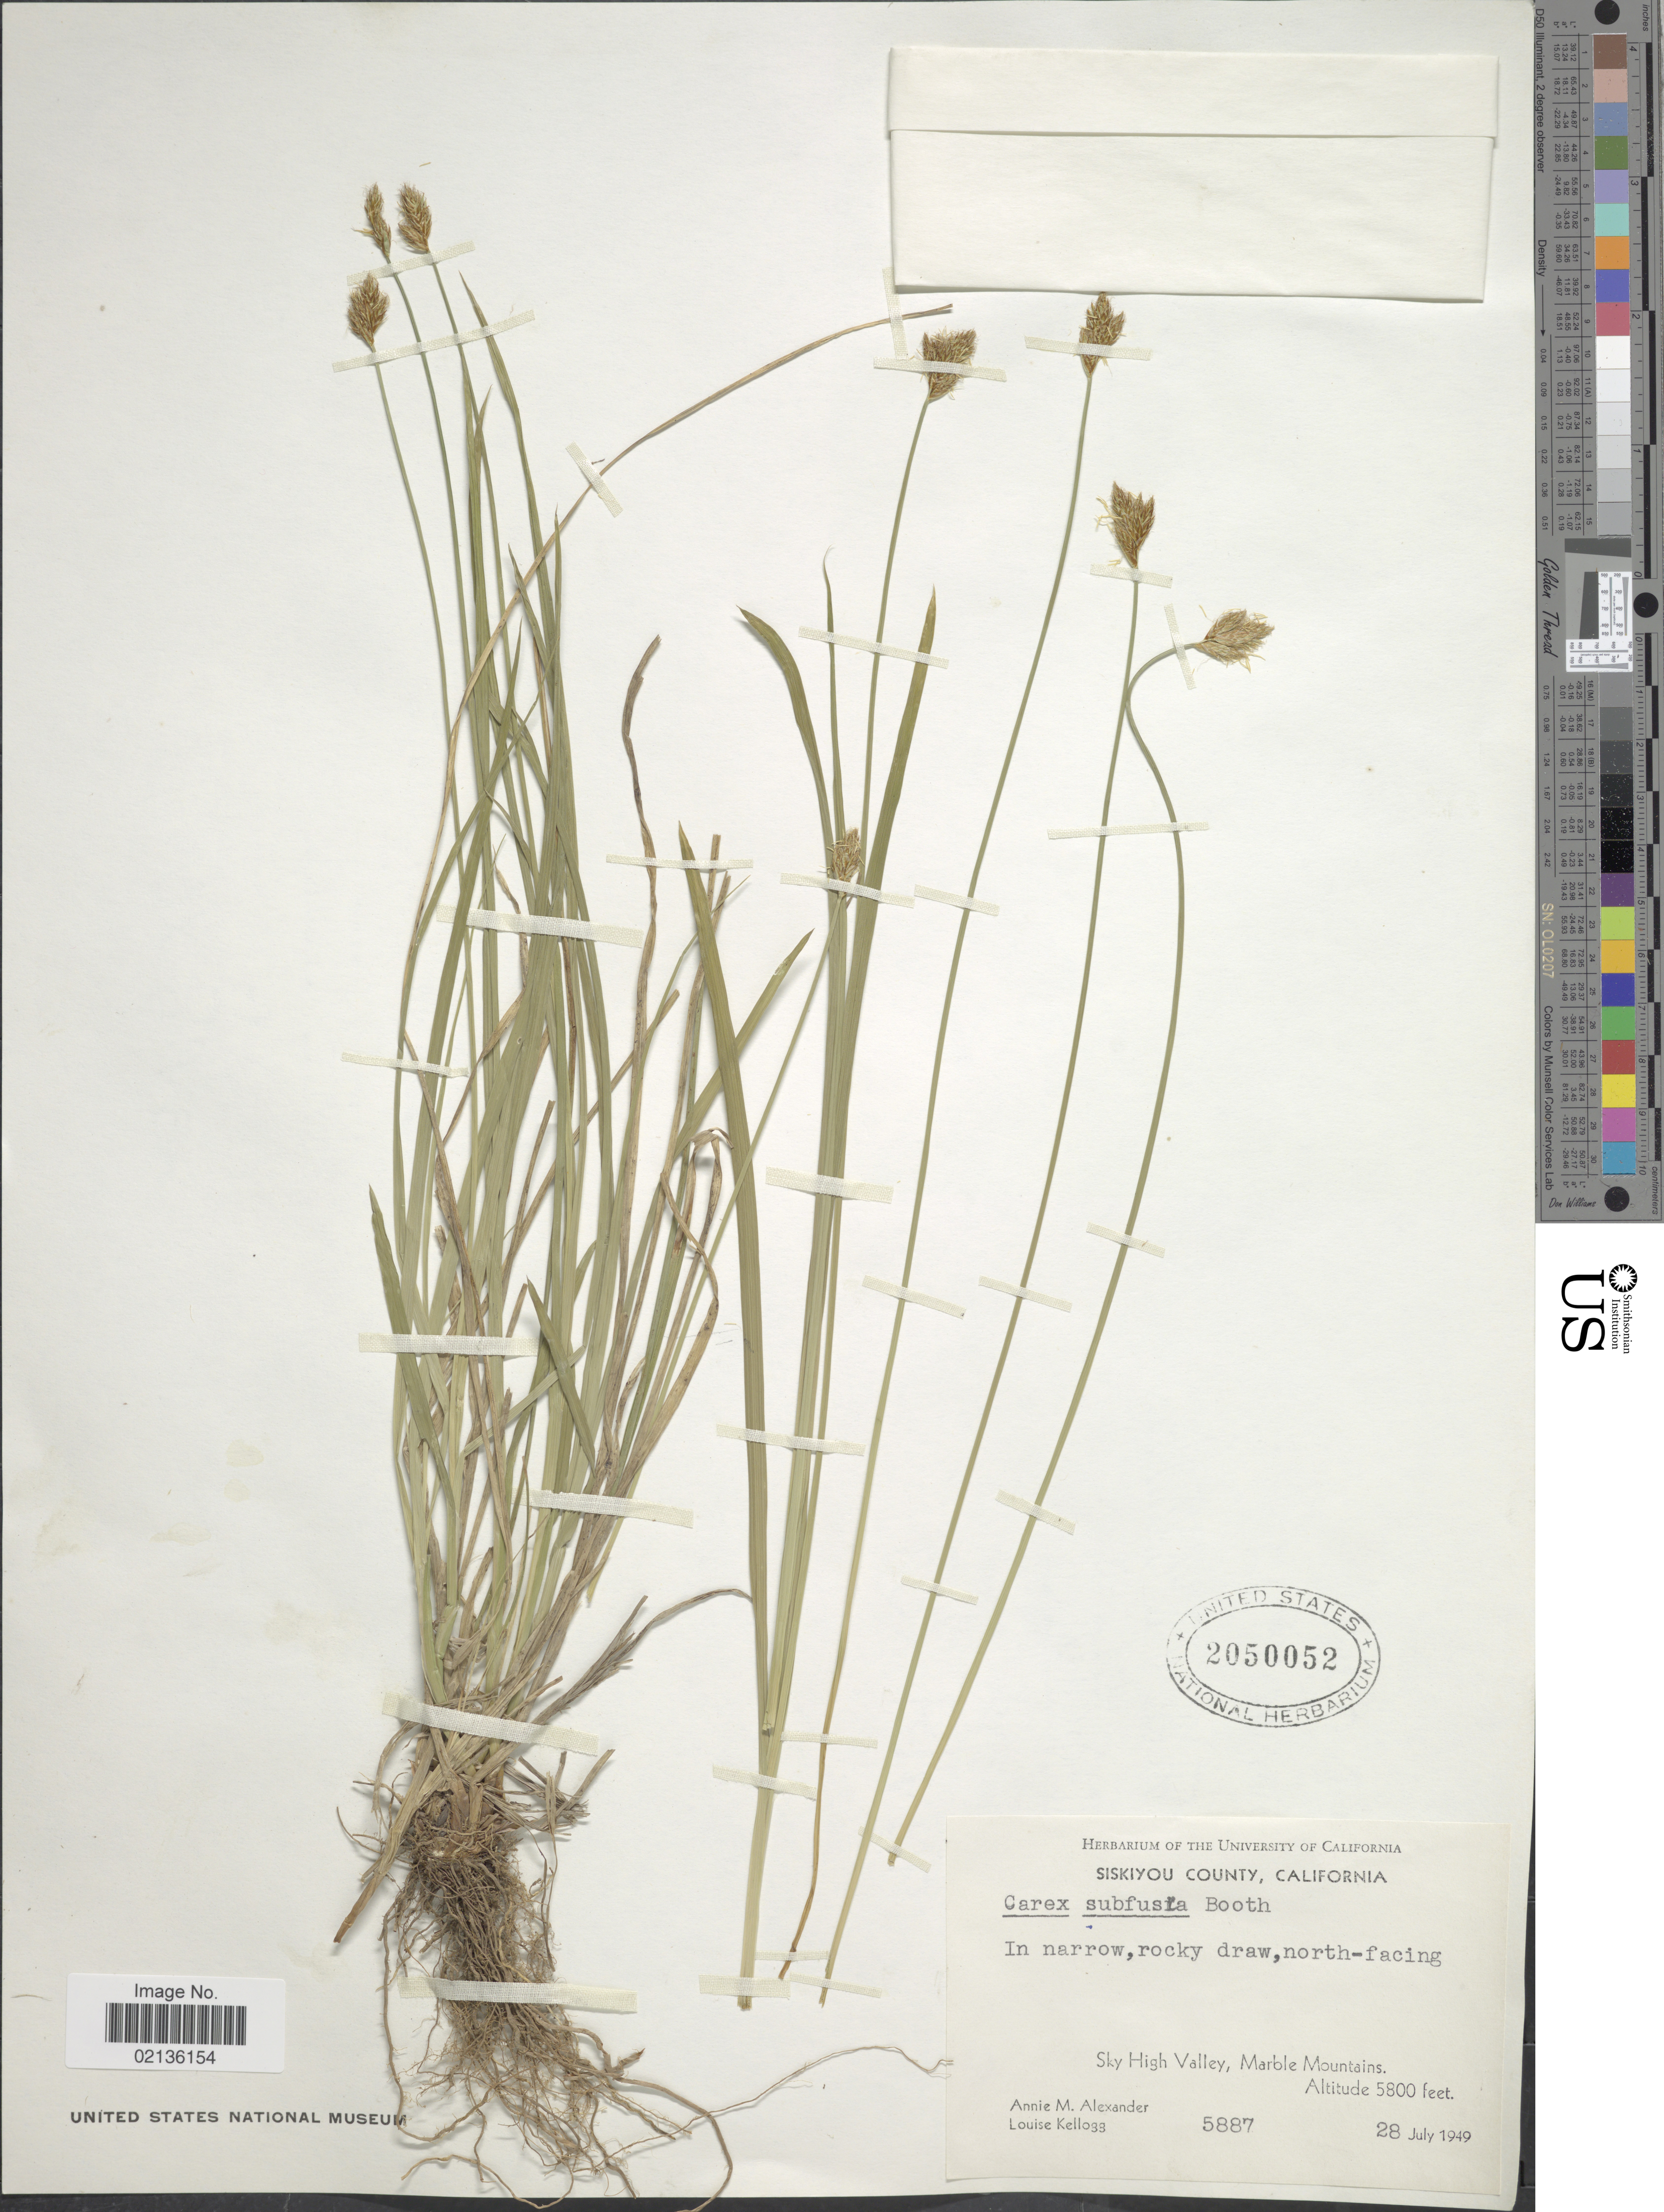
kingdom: Plantae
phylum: Tracheophyta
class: Liliopsida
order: Poales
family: Cyperaceae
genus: Carex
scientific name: Carex subfusca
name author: W. Boott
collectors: A. M. Alexander & L. Kellogg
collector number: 5887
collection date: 1949-07-28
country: United States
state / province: California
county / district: Siskiyou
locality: Siskiyou County, Sky High Valley, Marble Mountains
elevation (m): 1768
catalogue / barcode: US 2050052